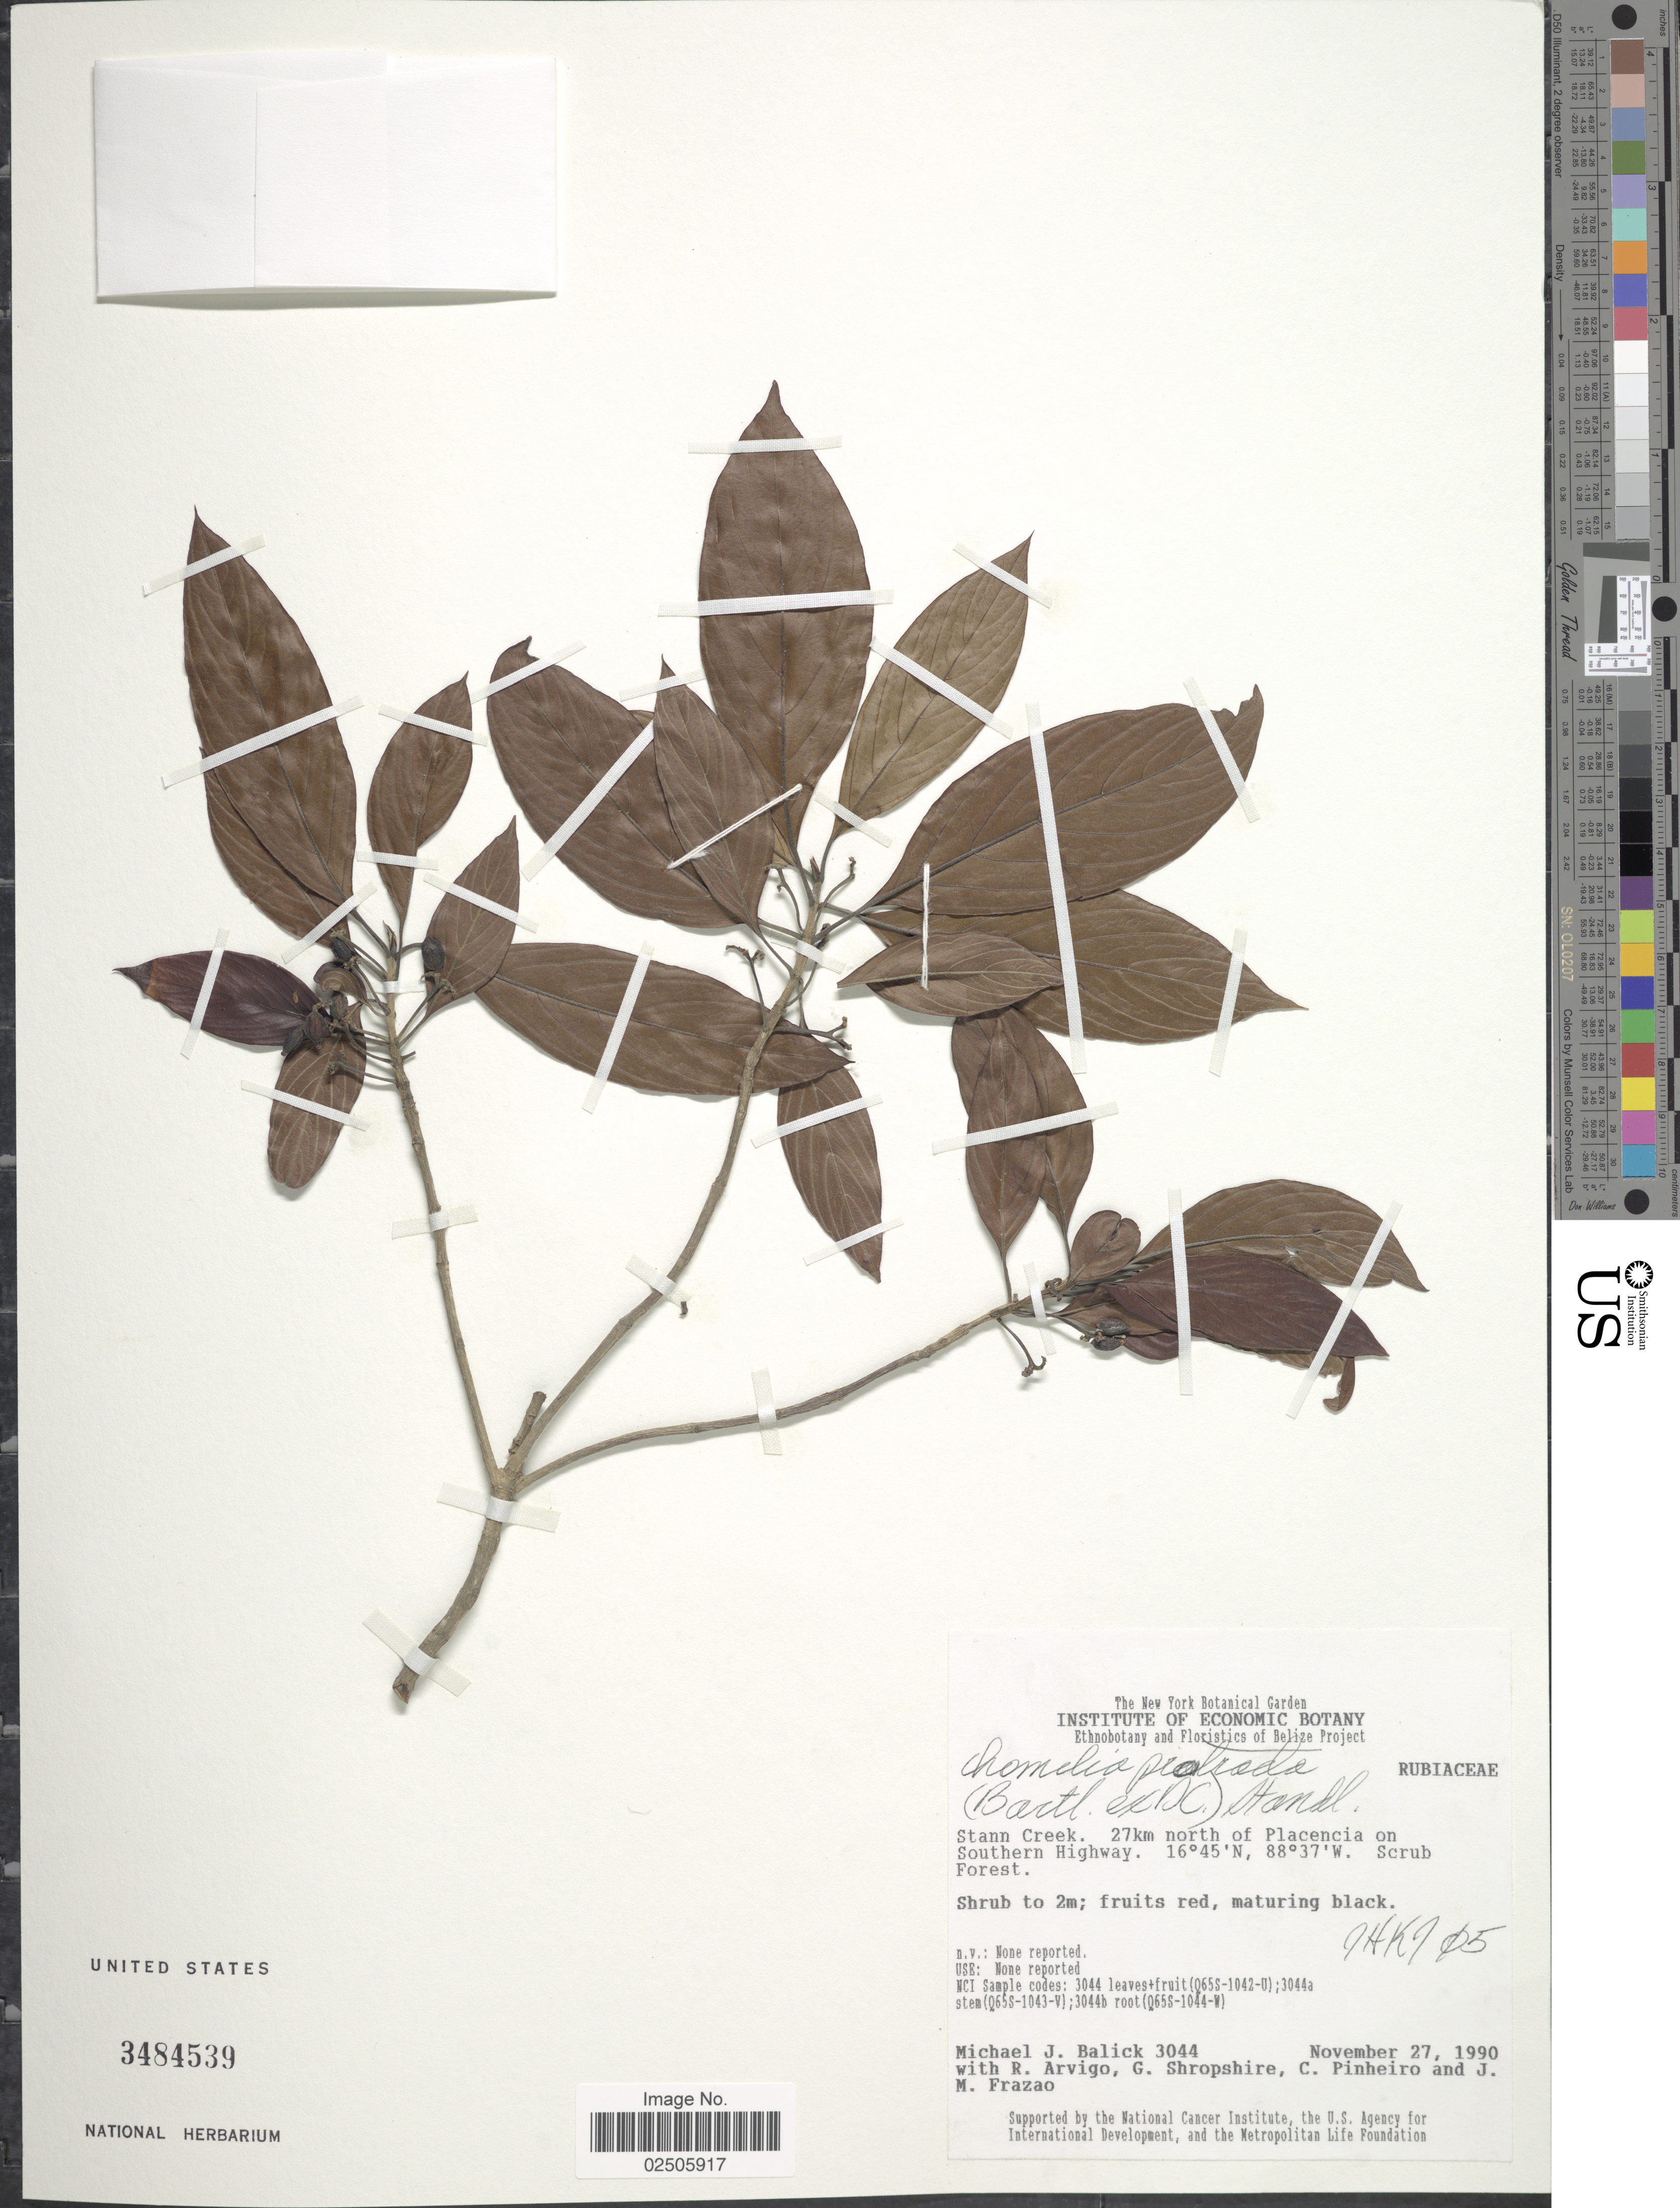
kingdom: Plantae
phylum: Tracheophyta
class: Magnoliopsida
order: Gentianales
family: Rubiaceae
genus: Chomelia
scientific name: Chomelia protracta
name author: (Bartl. ex DC.) Standl.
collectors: M. J. Balick, R. Arvigo, G. Shropshire, C. Pinheiro & J. Frazao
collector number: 3044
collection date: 1990-11-27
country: Belize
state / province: Stann Creek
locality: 27 km north of Placencia on Southern Highway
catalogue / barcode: US 3484539